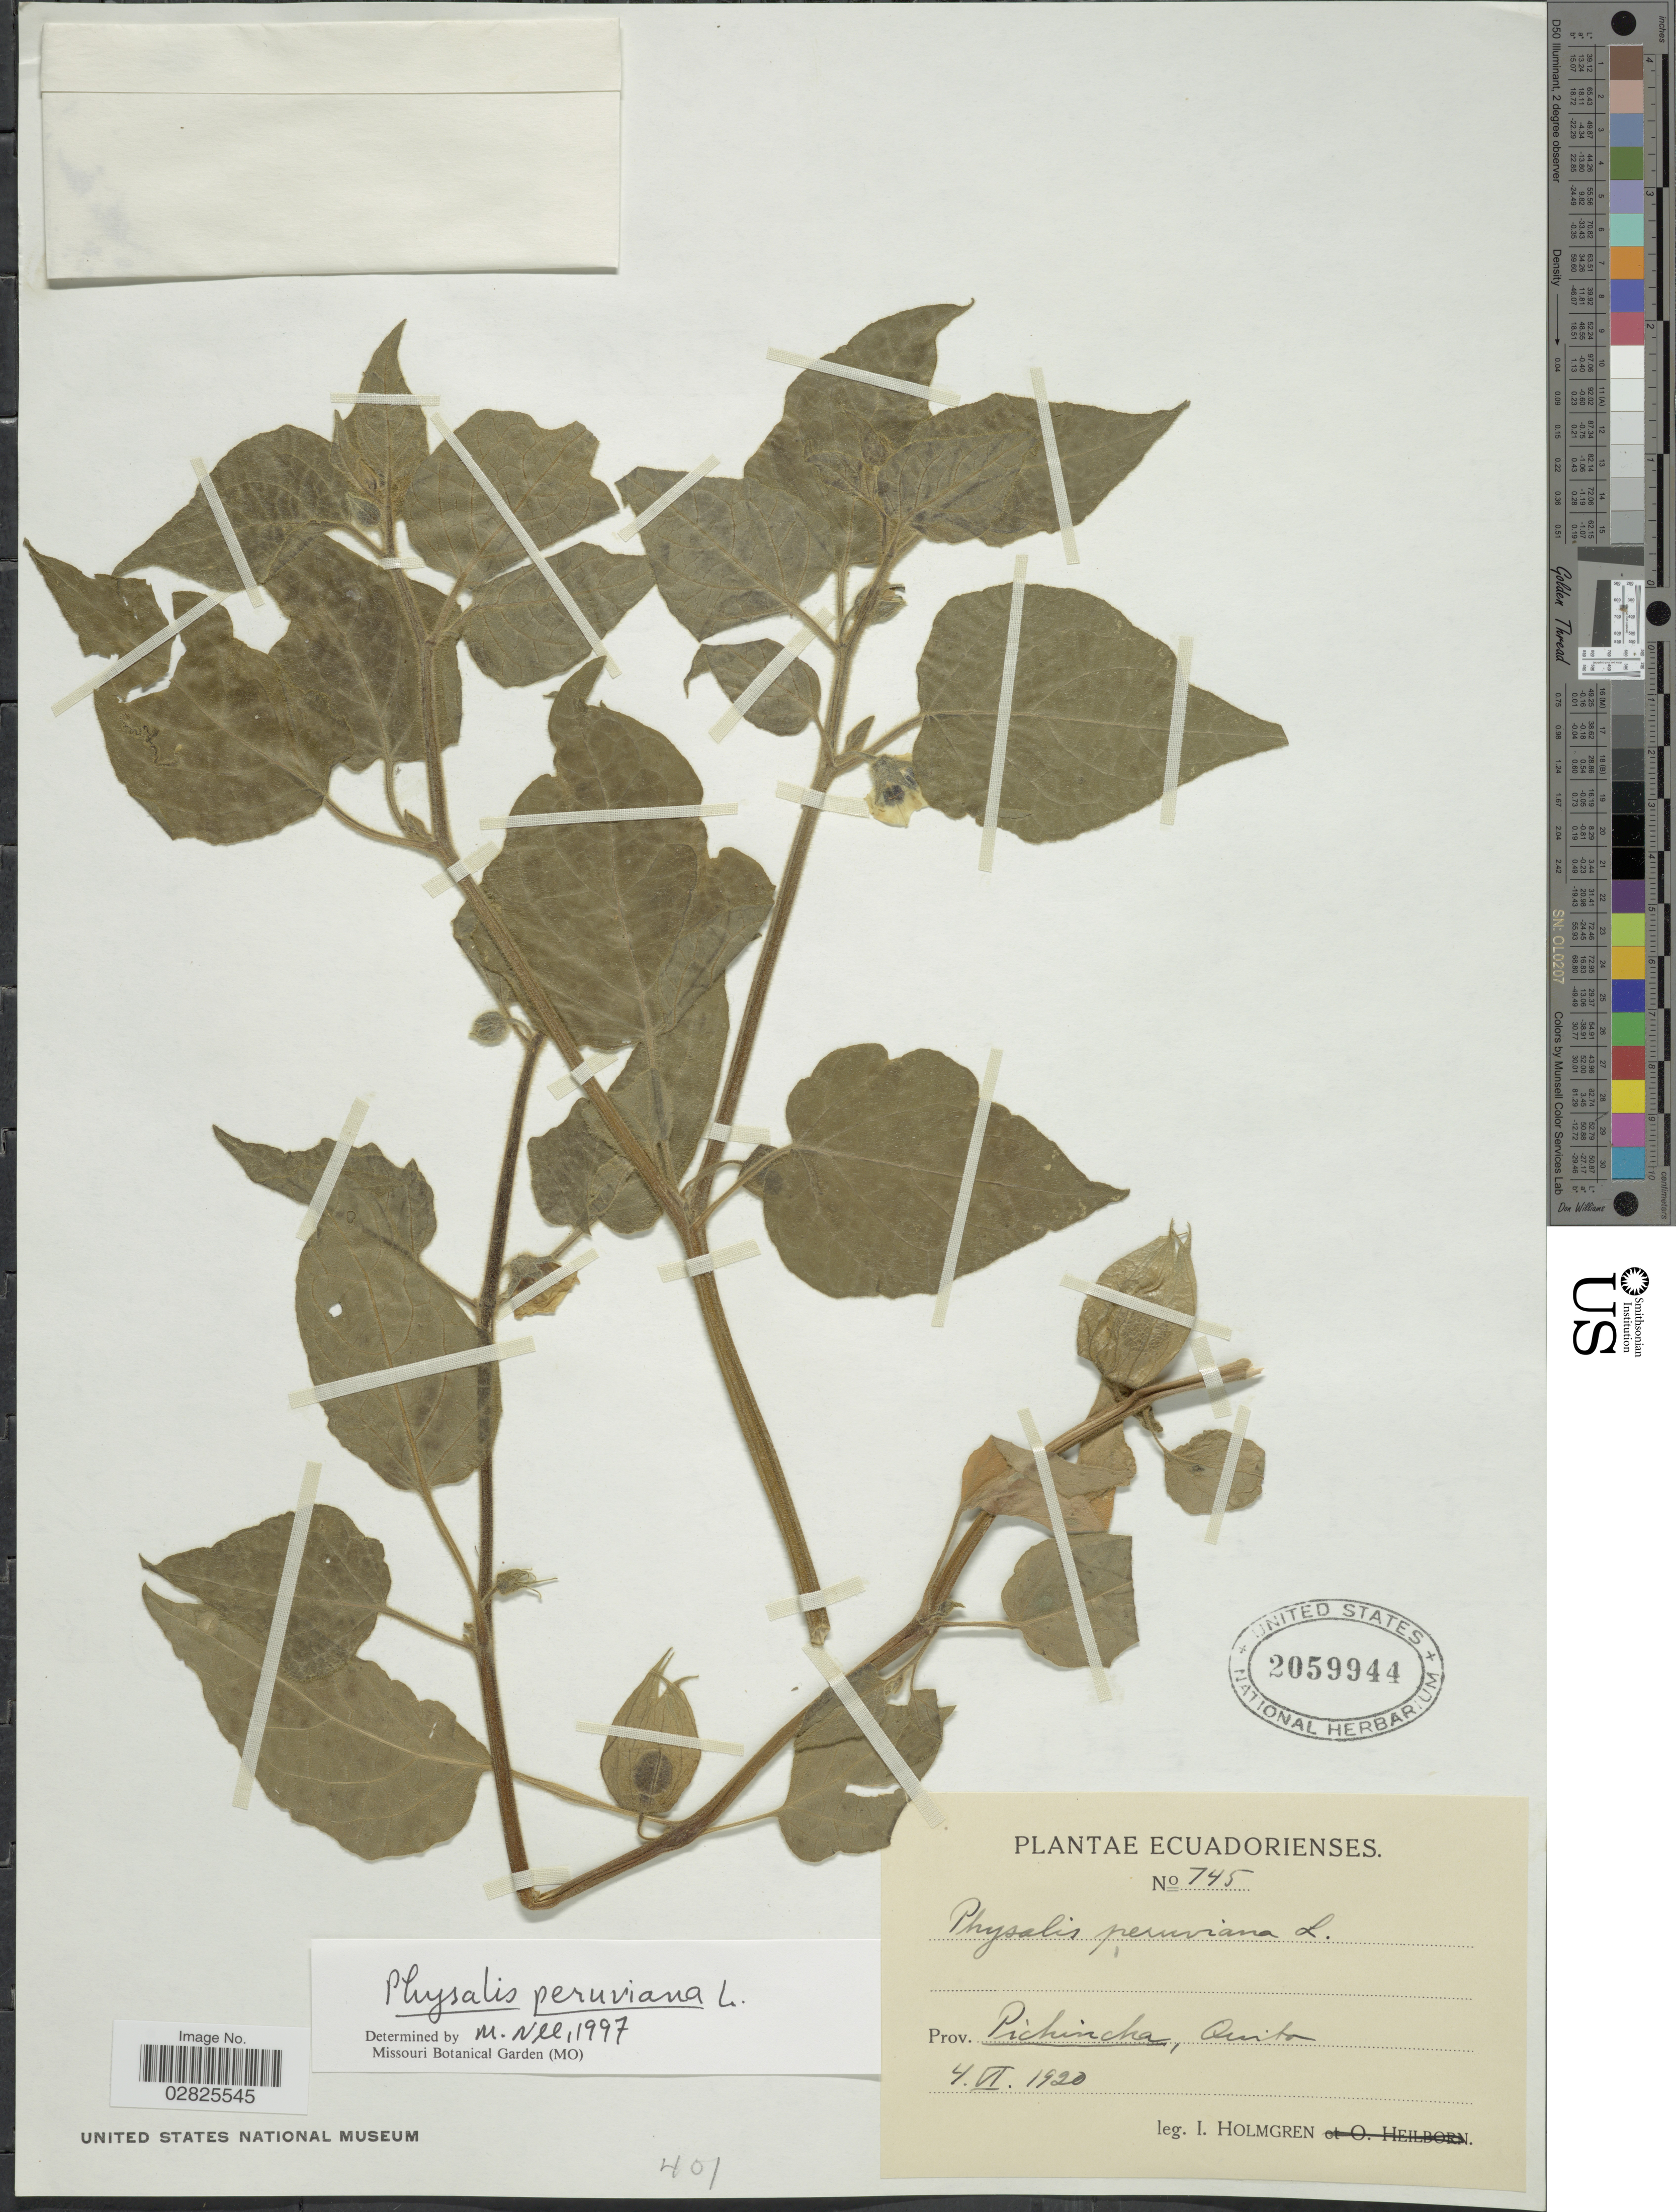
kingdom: Plantae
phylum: Tracheophyta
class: Magnoliopsida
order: Solanales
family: Solanaceae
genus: Physalis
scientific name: Physalis peruviana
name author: L.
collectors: I. Holmgren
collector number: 745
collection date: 1920-06-04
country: Ecuador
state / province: Pichincha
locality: Quito.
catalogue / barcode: US 2059944